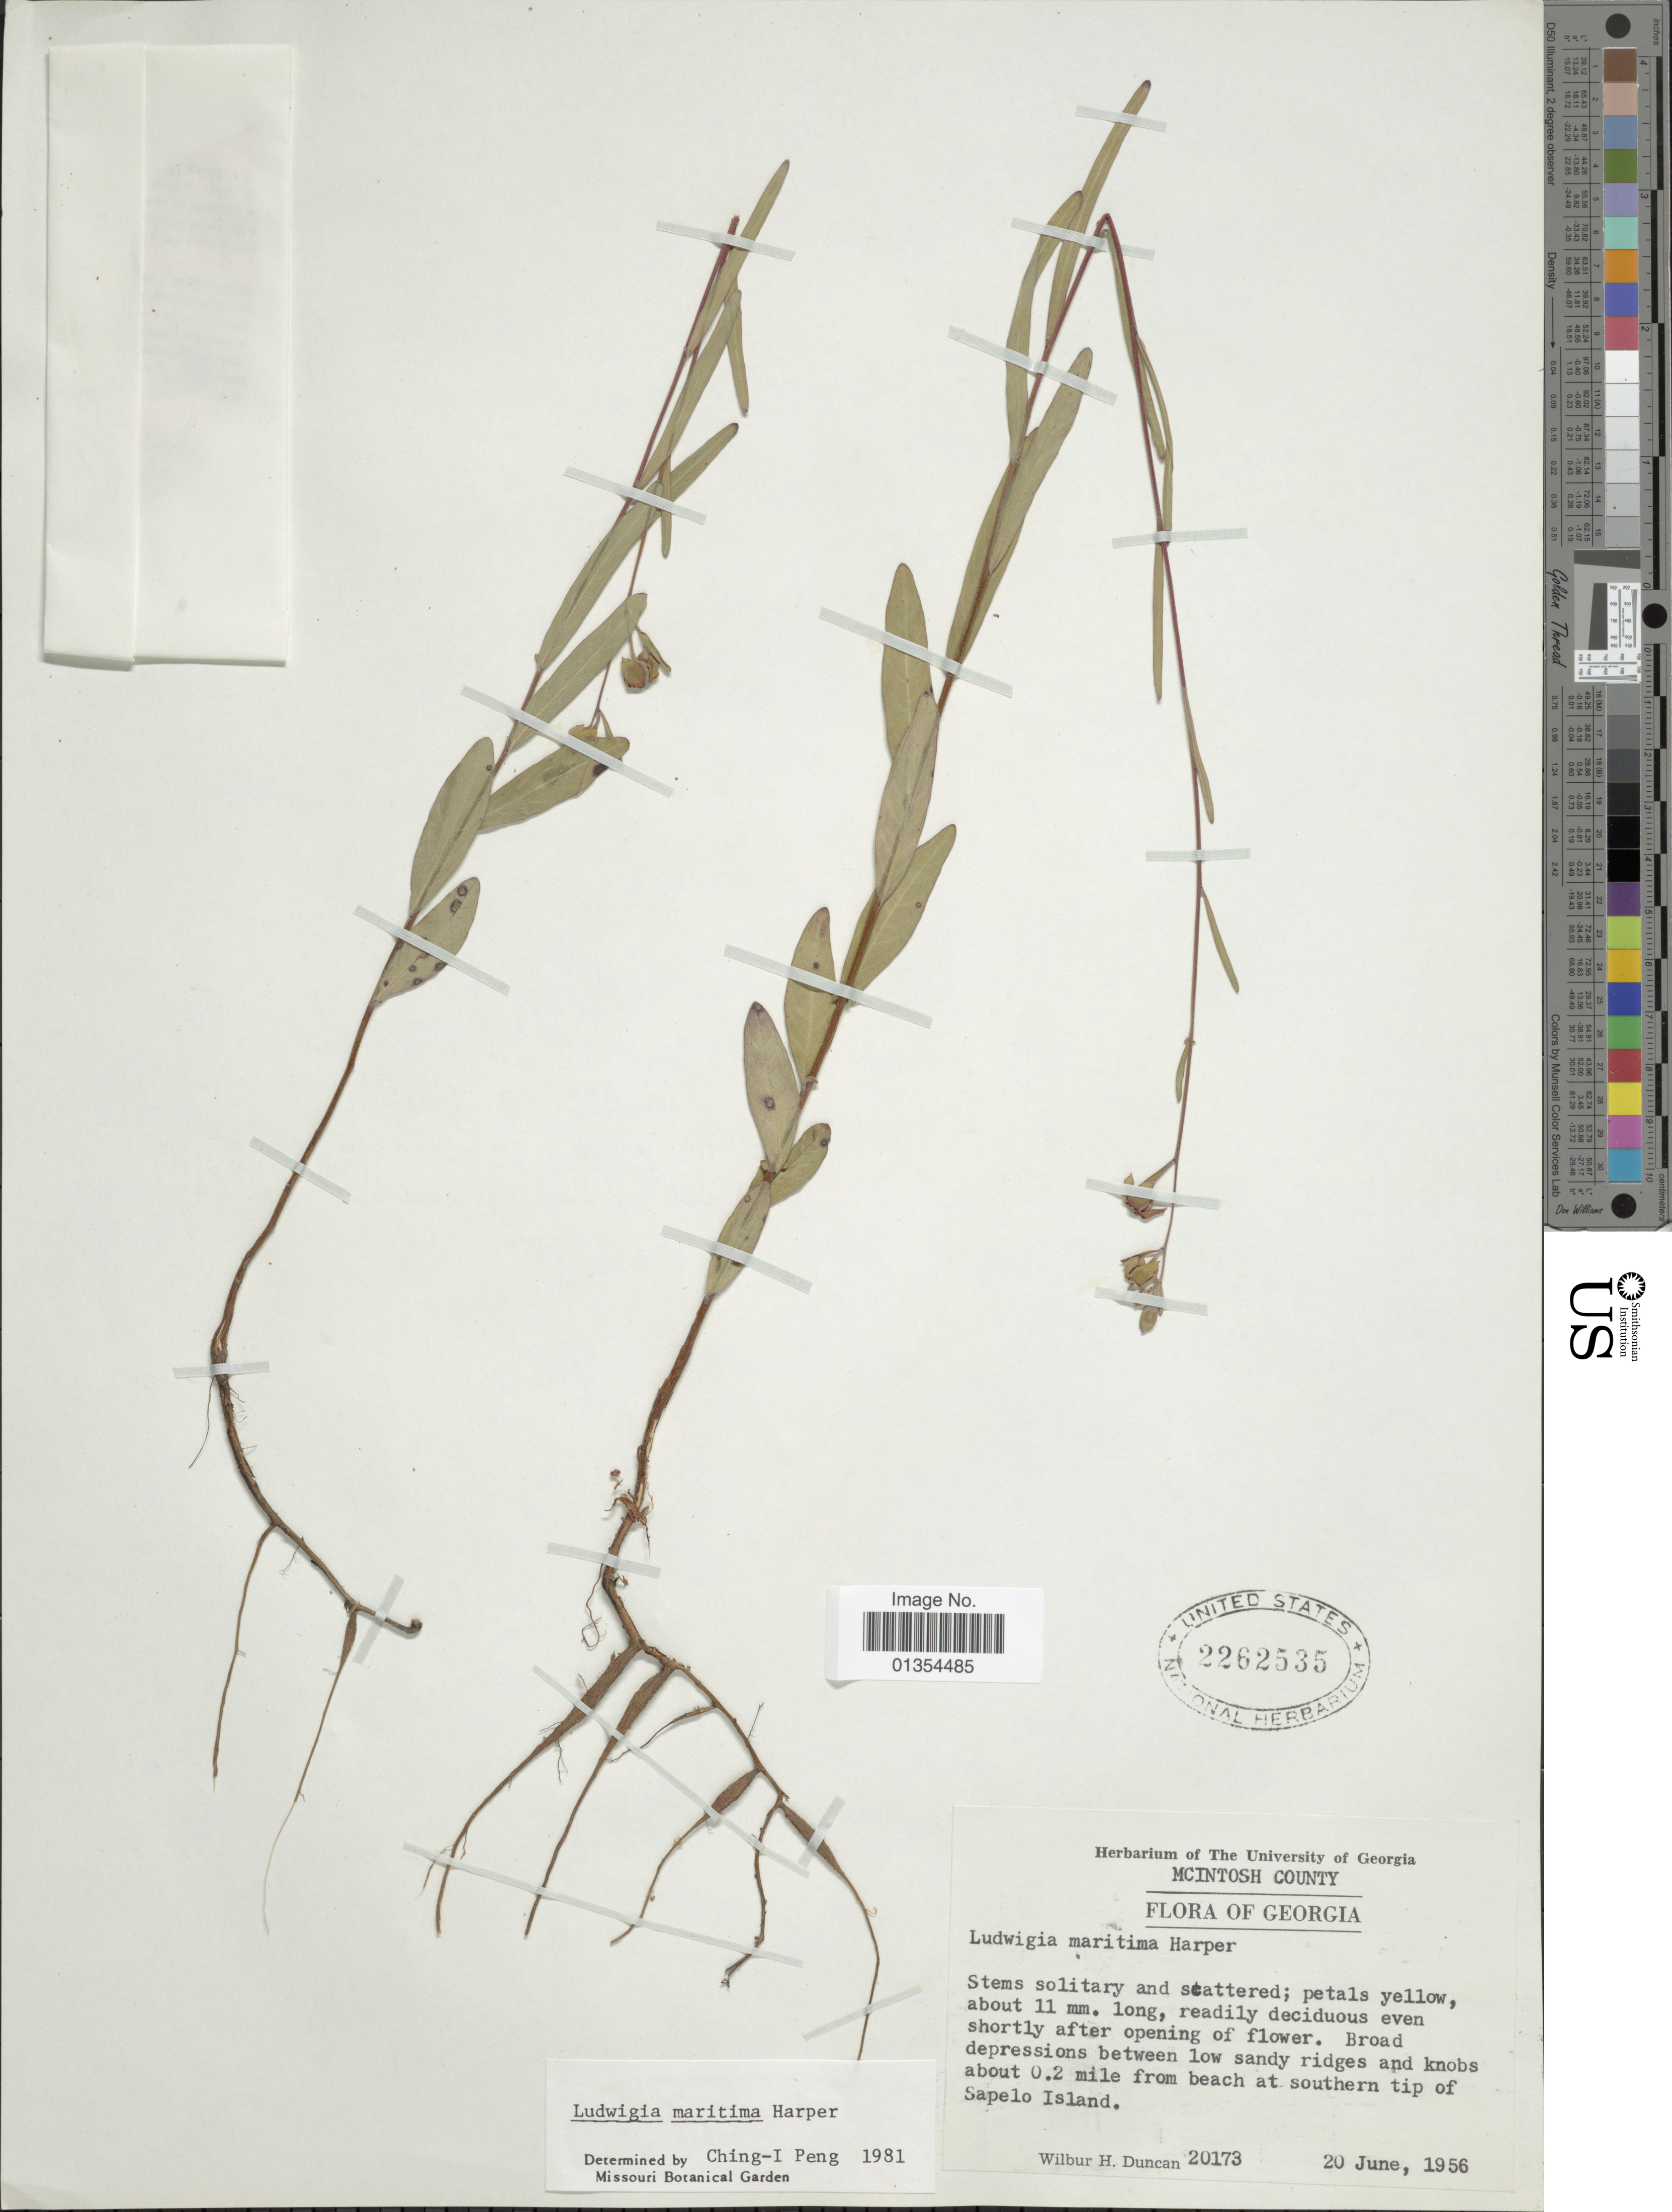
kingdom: Plantae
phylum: Tracheophyta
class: Magnoliopsida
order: Myrtales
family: Onagraceae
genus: Ludwigia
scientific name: Ludwigia maritima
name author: R.M. Harper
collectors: W. H. Duncan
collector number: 20173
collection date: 1956-06-20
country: United States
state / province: Georgia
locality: Mcintosh County. Broad depressions between low sandy ridges and knobs about 0.2 mile from beach at southern tip of Sapelo Island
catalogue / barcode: US 2262535